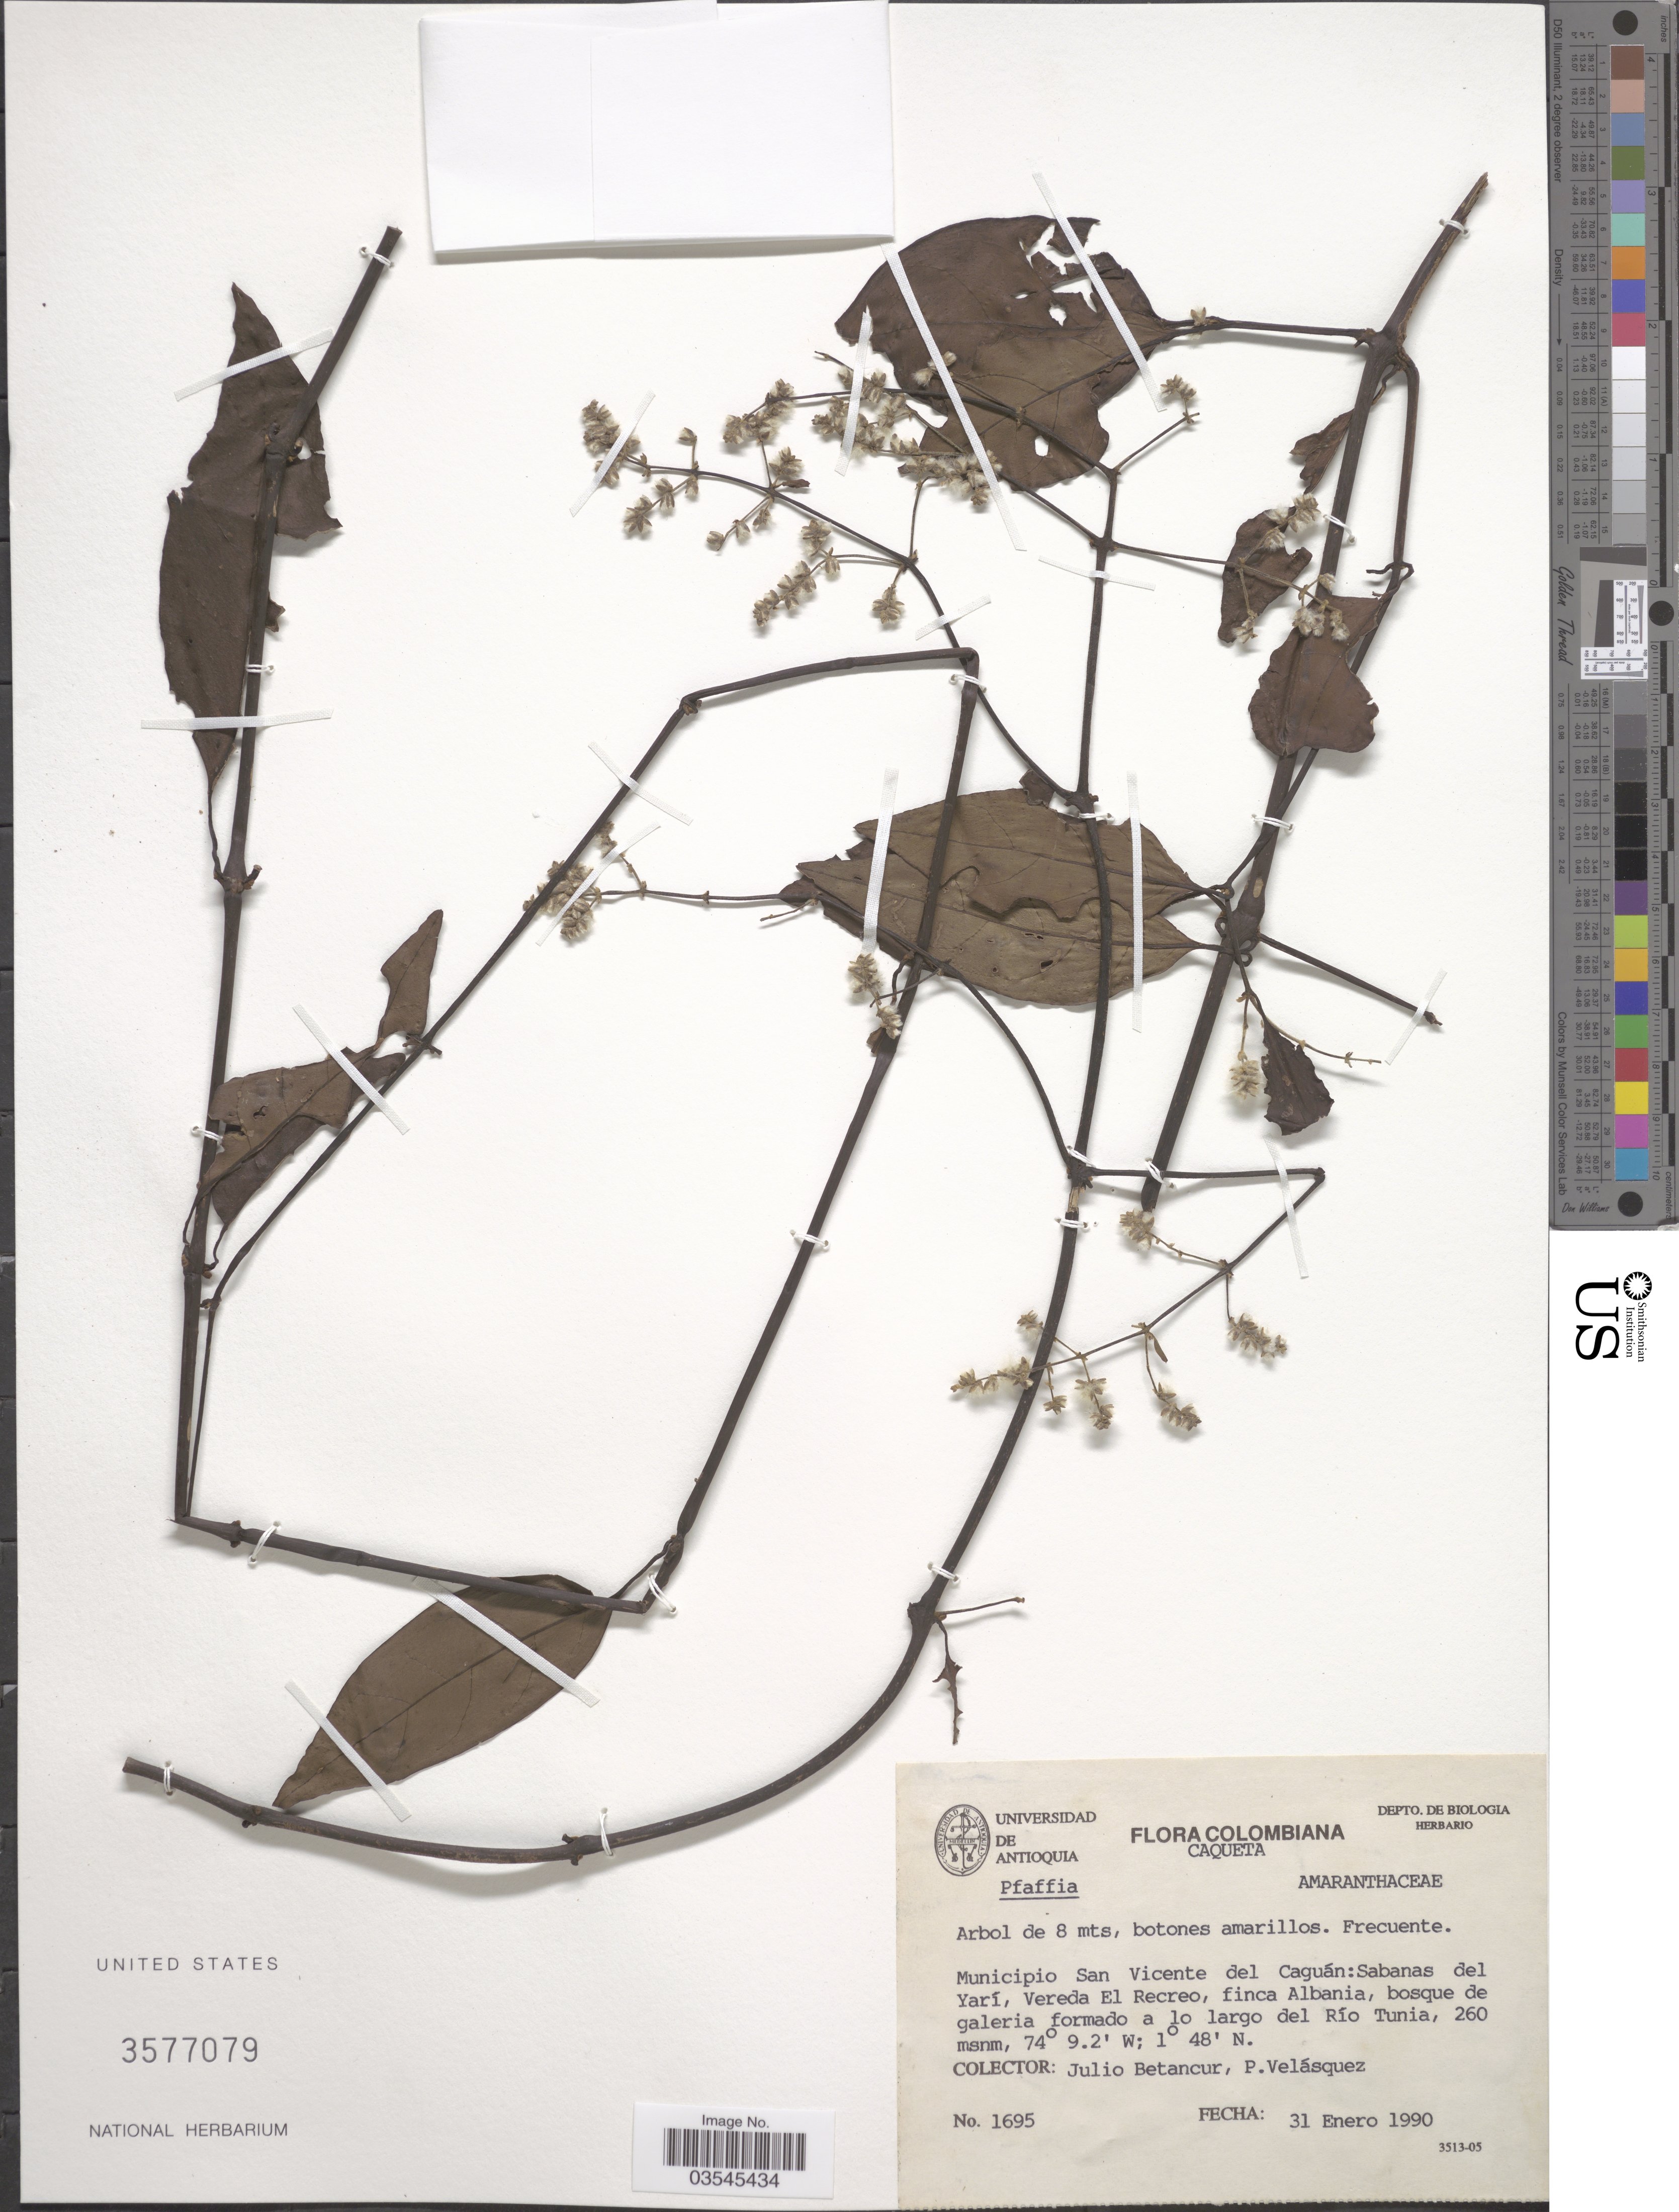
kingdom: Plantae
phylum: Tracheophyta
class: Magnoliopsida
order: Caryophyllales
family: Amaranthaceae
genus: Pfaffia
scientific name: Pfaffia sp.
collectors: J. Betancur & P. Velasquez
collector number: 1695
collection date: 1990-01-31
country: Colombia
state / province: Caquetá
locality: Municipio San Vicente del Caguán: Sabanas del Yarí, Vereda El Recreo, finca Albania, bosque de galeria formado a lo largo del Río Tunia.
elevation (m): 260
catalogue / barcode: US 3577079